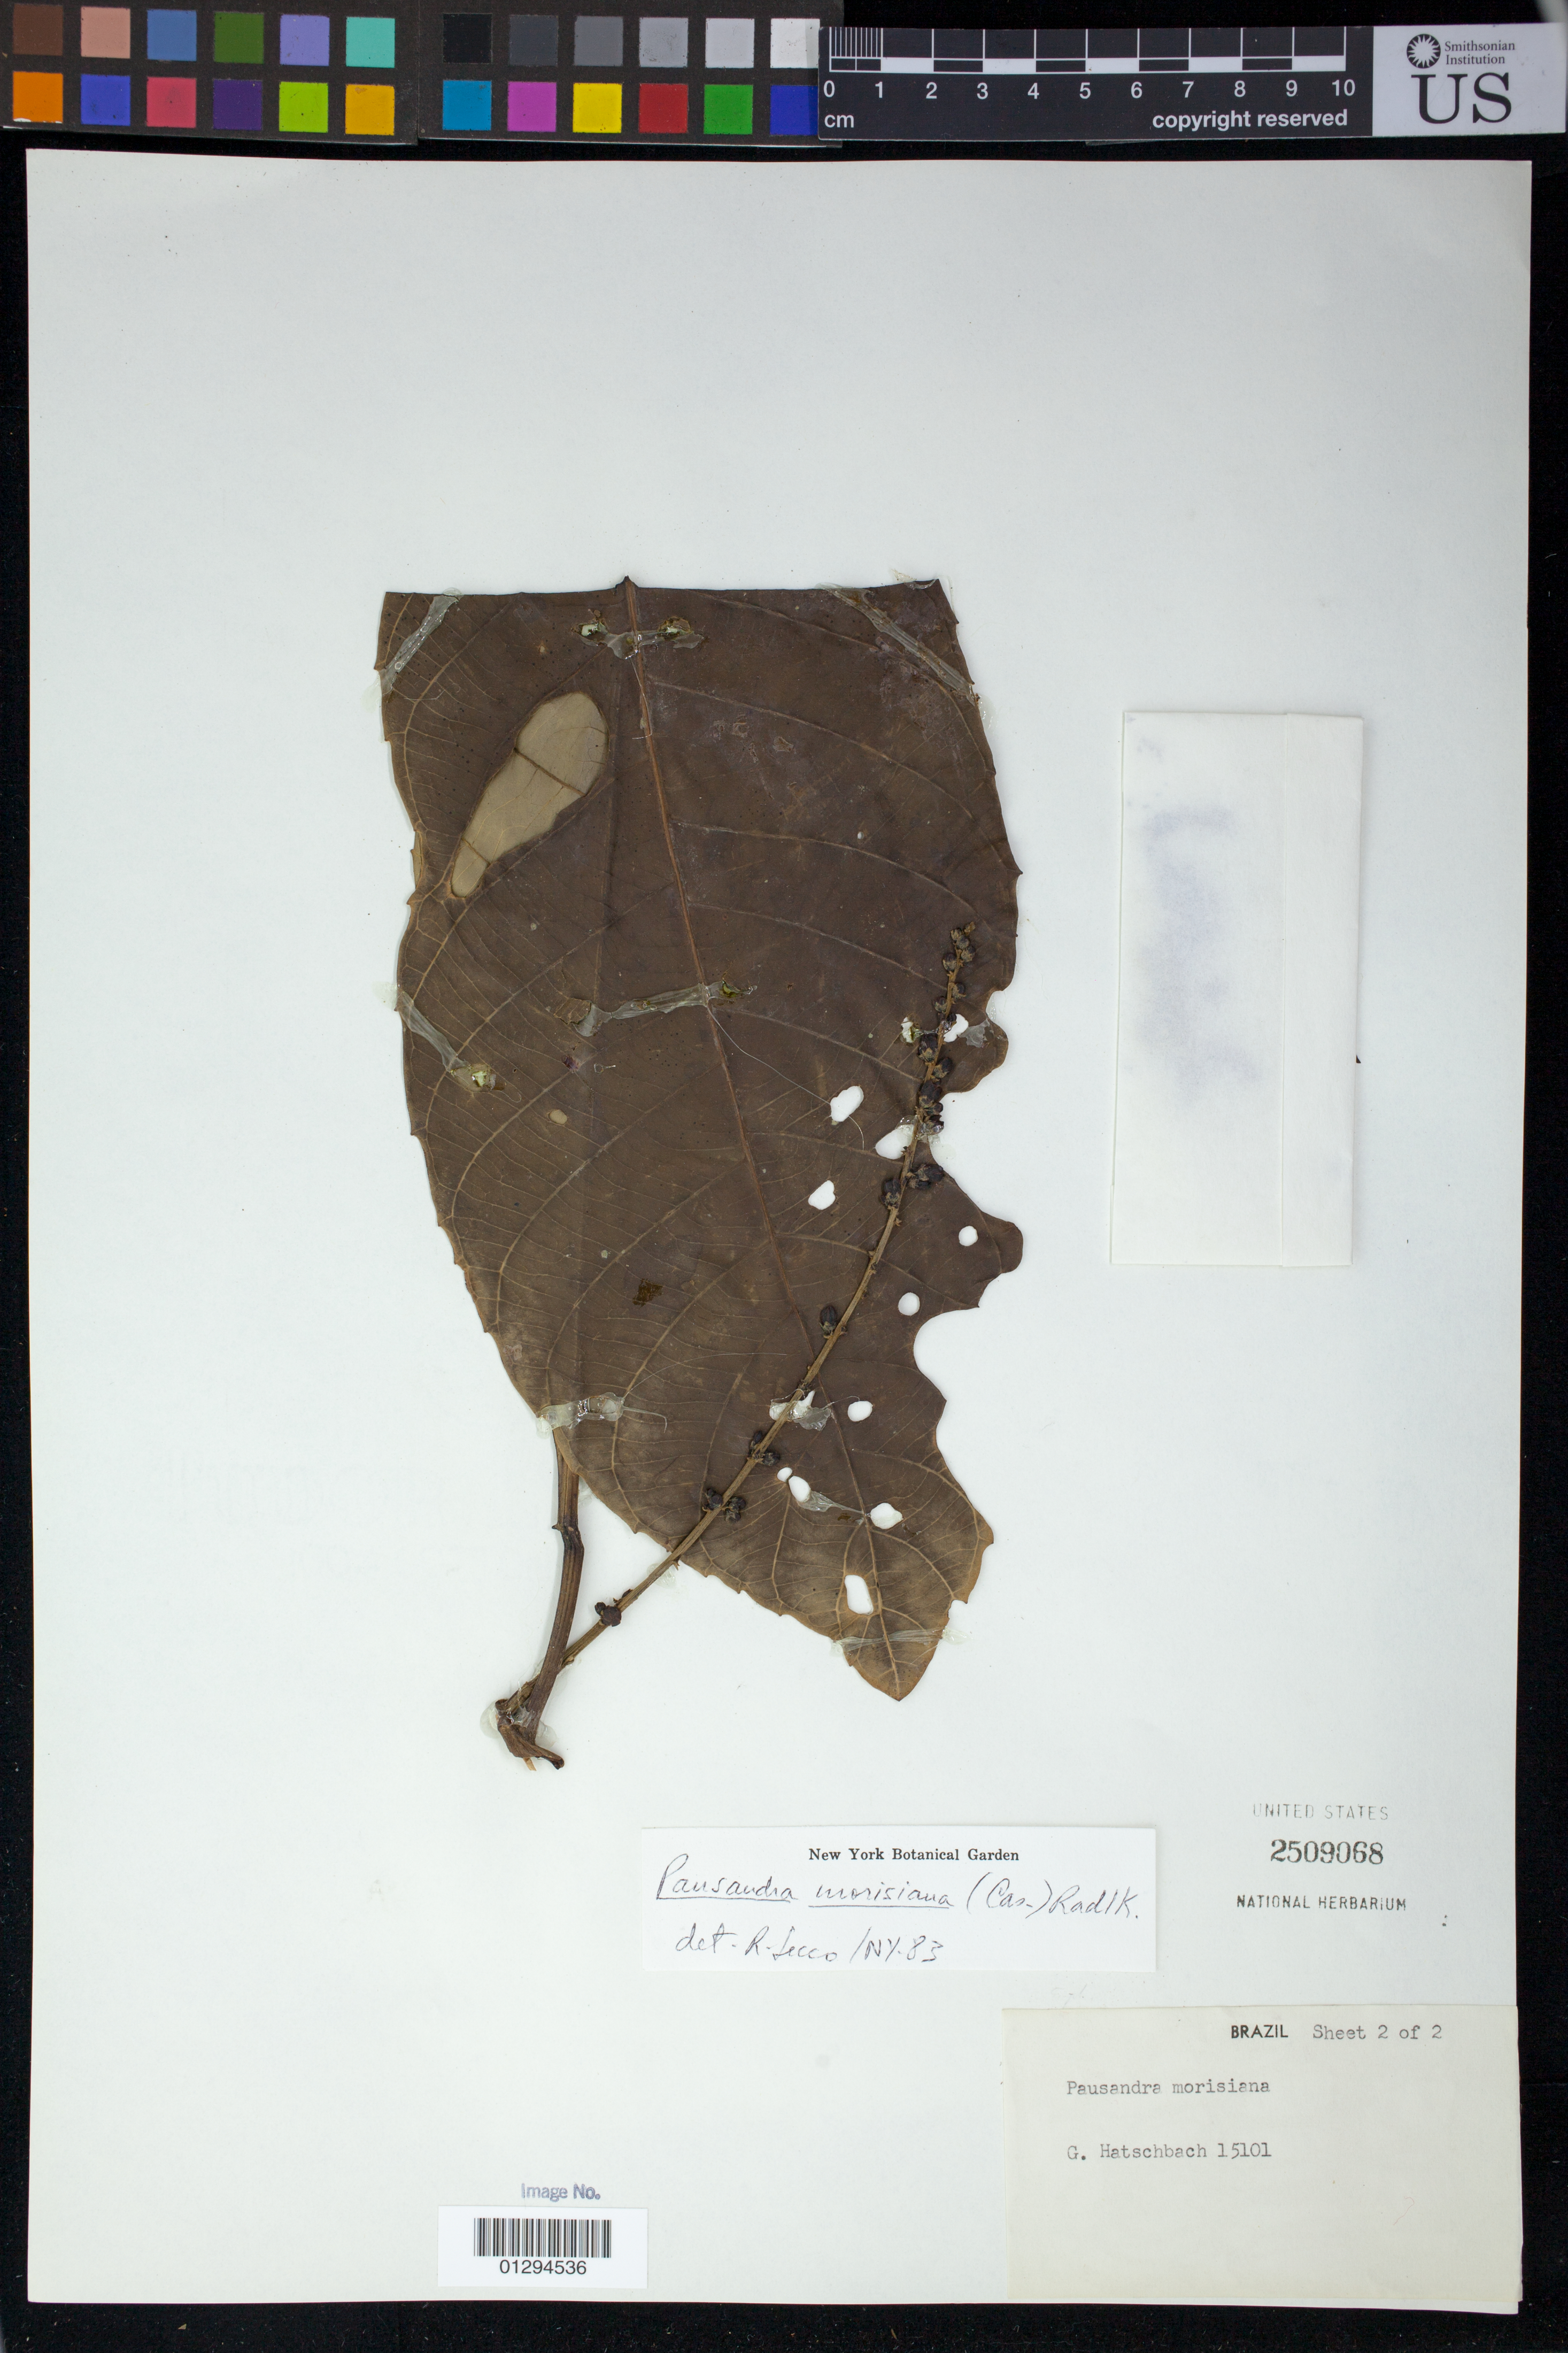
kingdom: Plantae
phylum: Tracheophyta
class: Magnoliopsida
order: Malpighiales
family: Euphorbiaceae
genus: Pausandra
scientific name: Pausandra morisiana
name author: (Casar.) Radlk.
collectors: G. Hatschbach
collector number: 15101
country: Brazil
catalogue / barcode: US 2509068